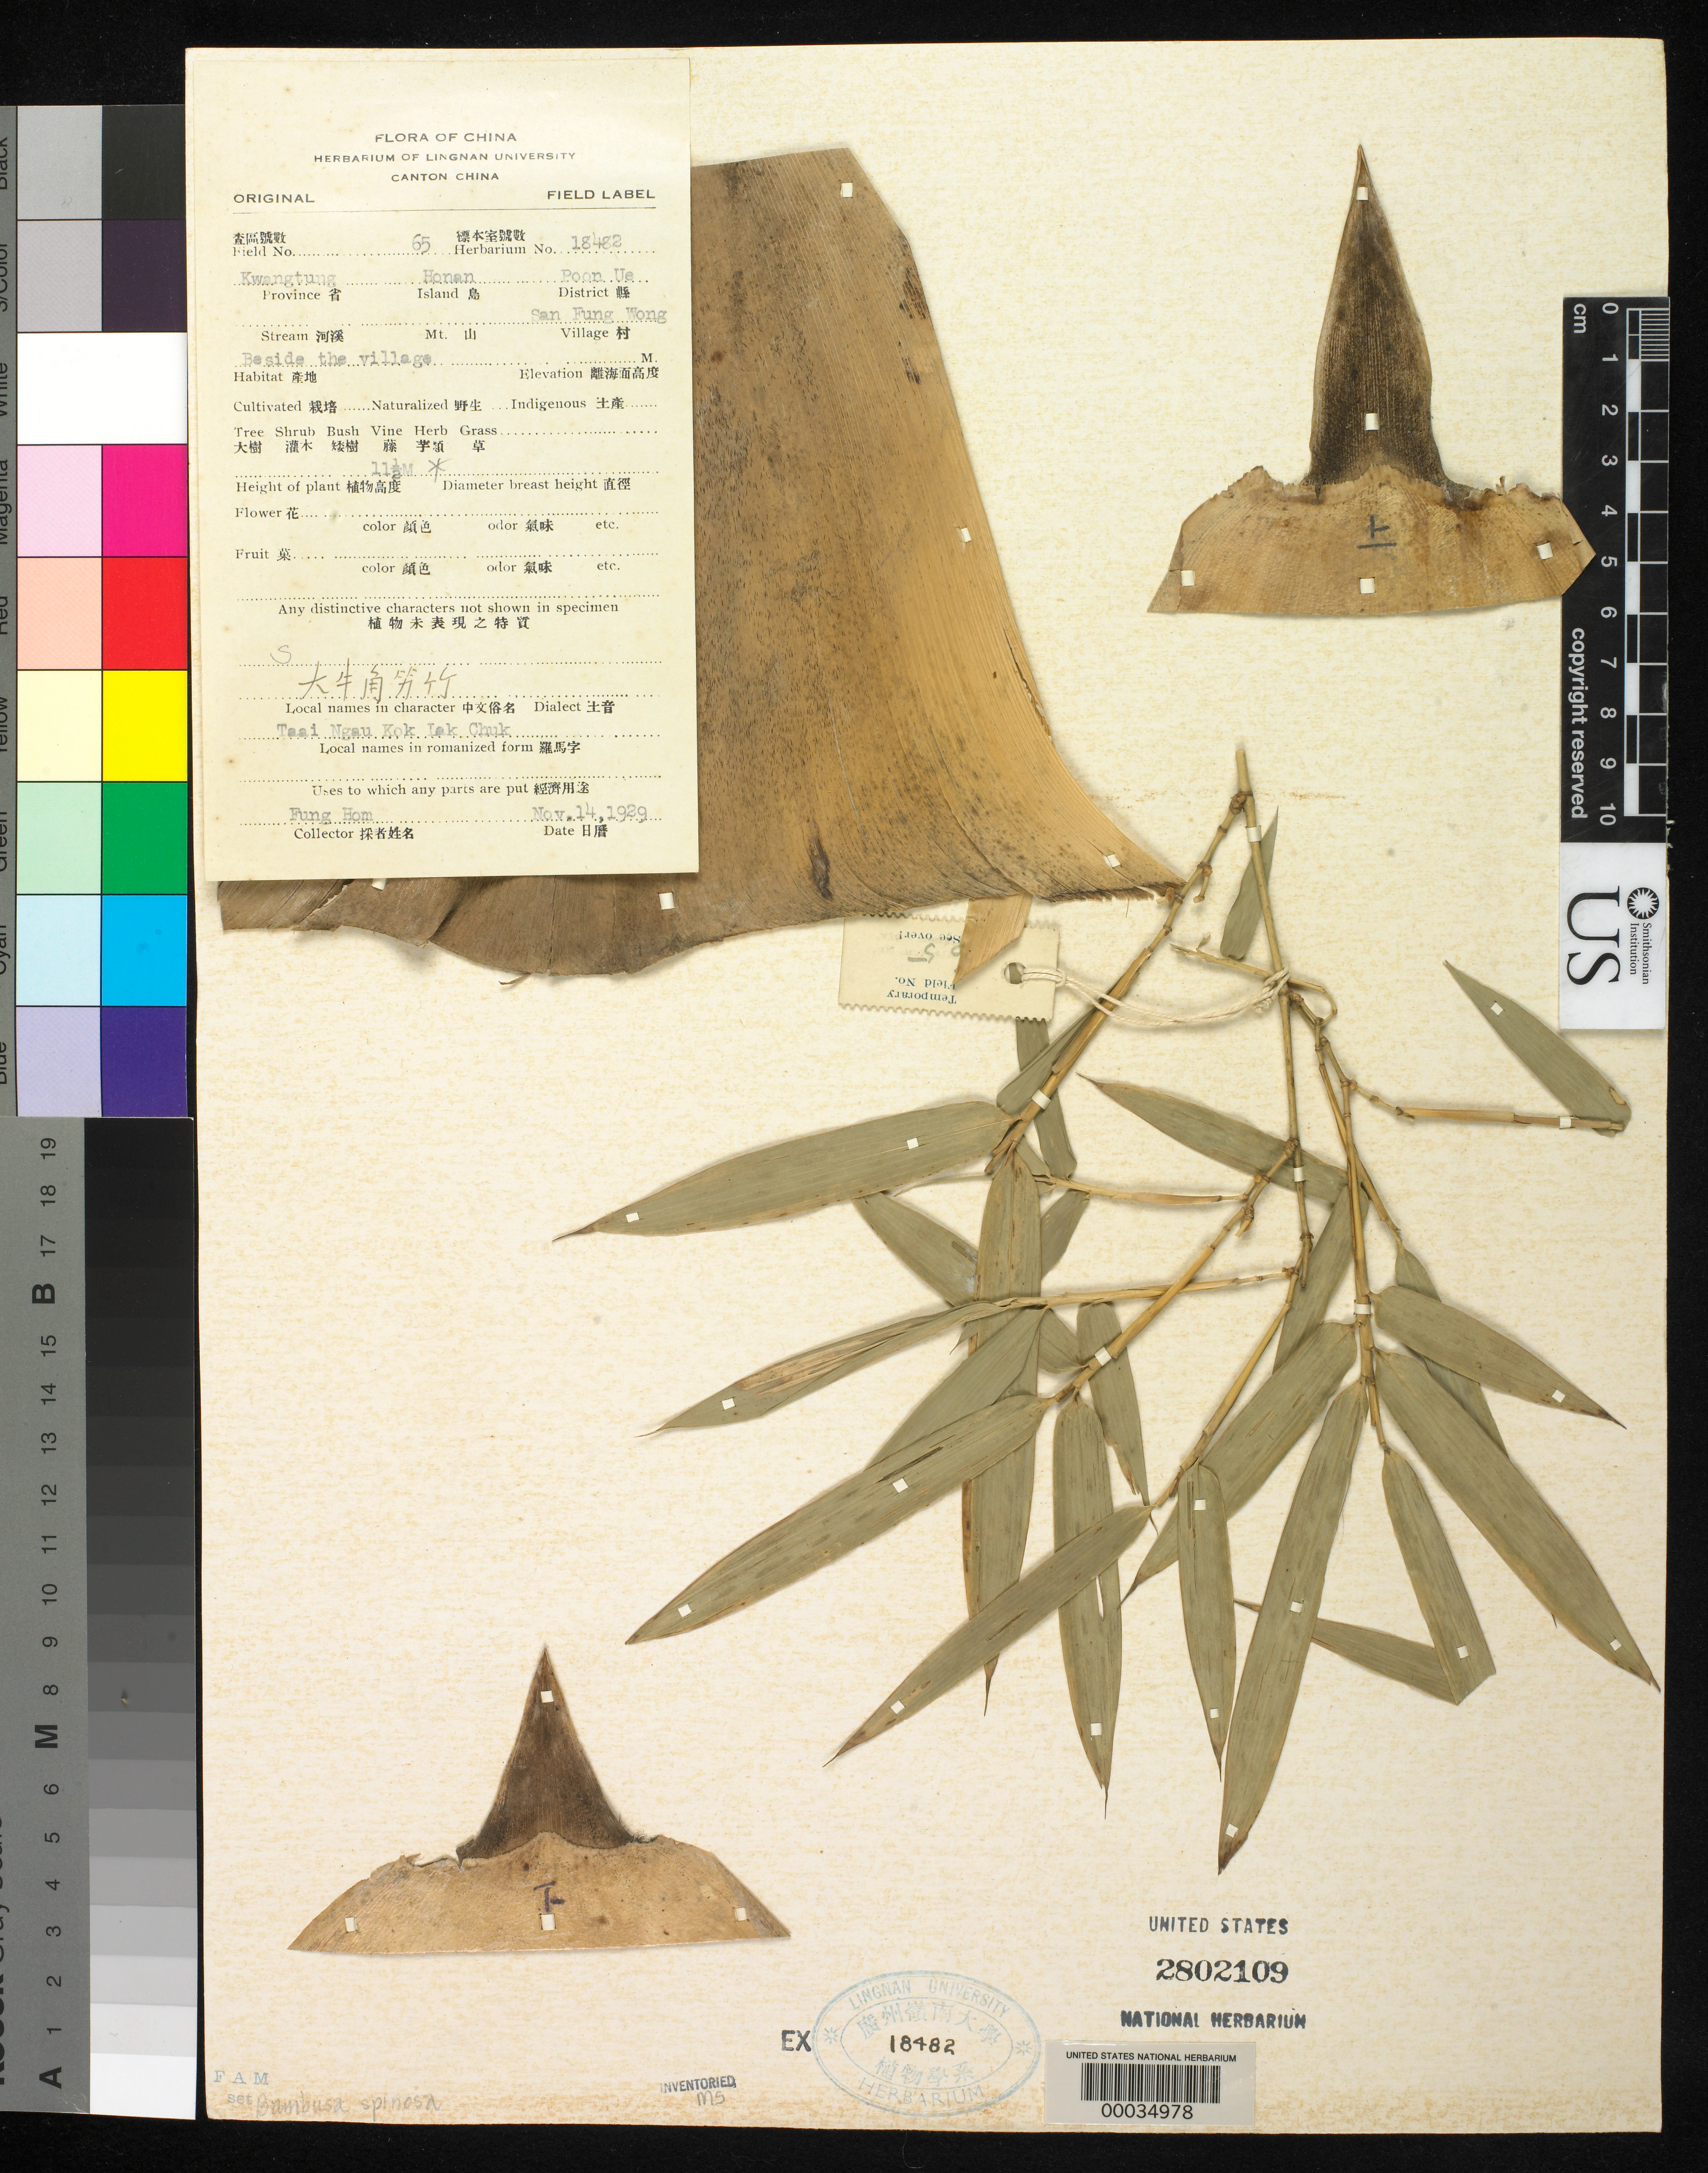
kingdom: Plantae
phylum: Tracheophyta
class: Liliopsida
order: Poales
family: Poaceae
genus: Bambusa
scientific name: Bambusa spinosa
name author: Roxb.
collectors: H. L. Fung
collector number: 65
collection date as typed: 14 Nov 1929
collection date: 1929-11-14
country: China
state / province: Guangdong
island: Honan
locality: San fung wong, honan isl, poon ue dist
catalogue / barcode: US 2802109